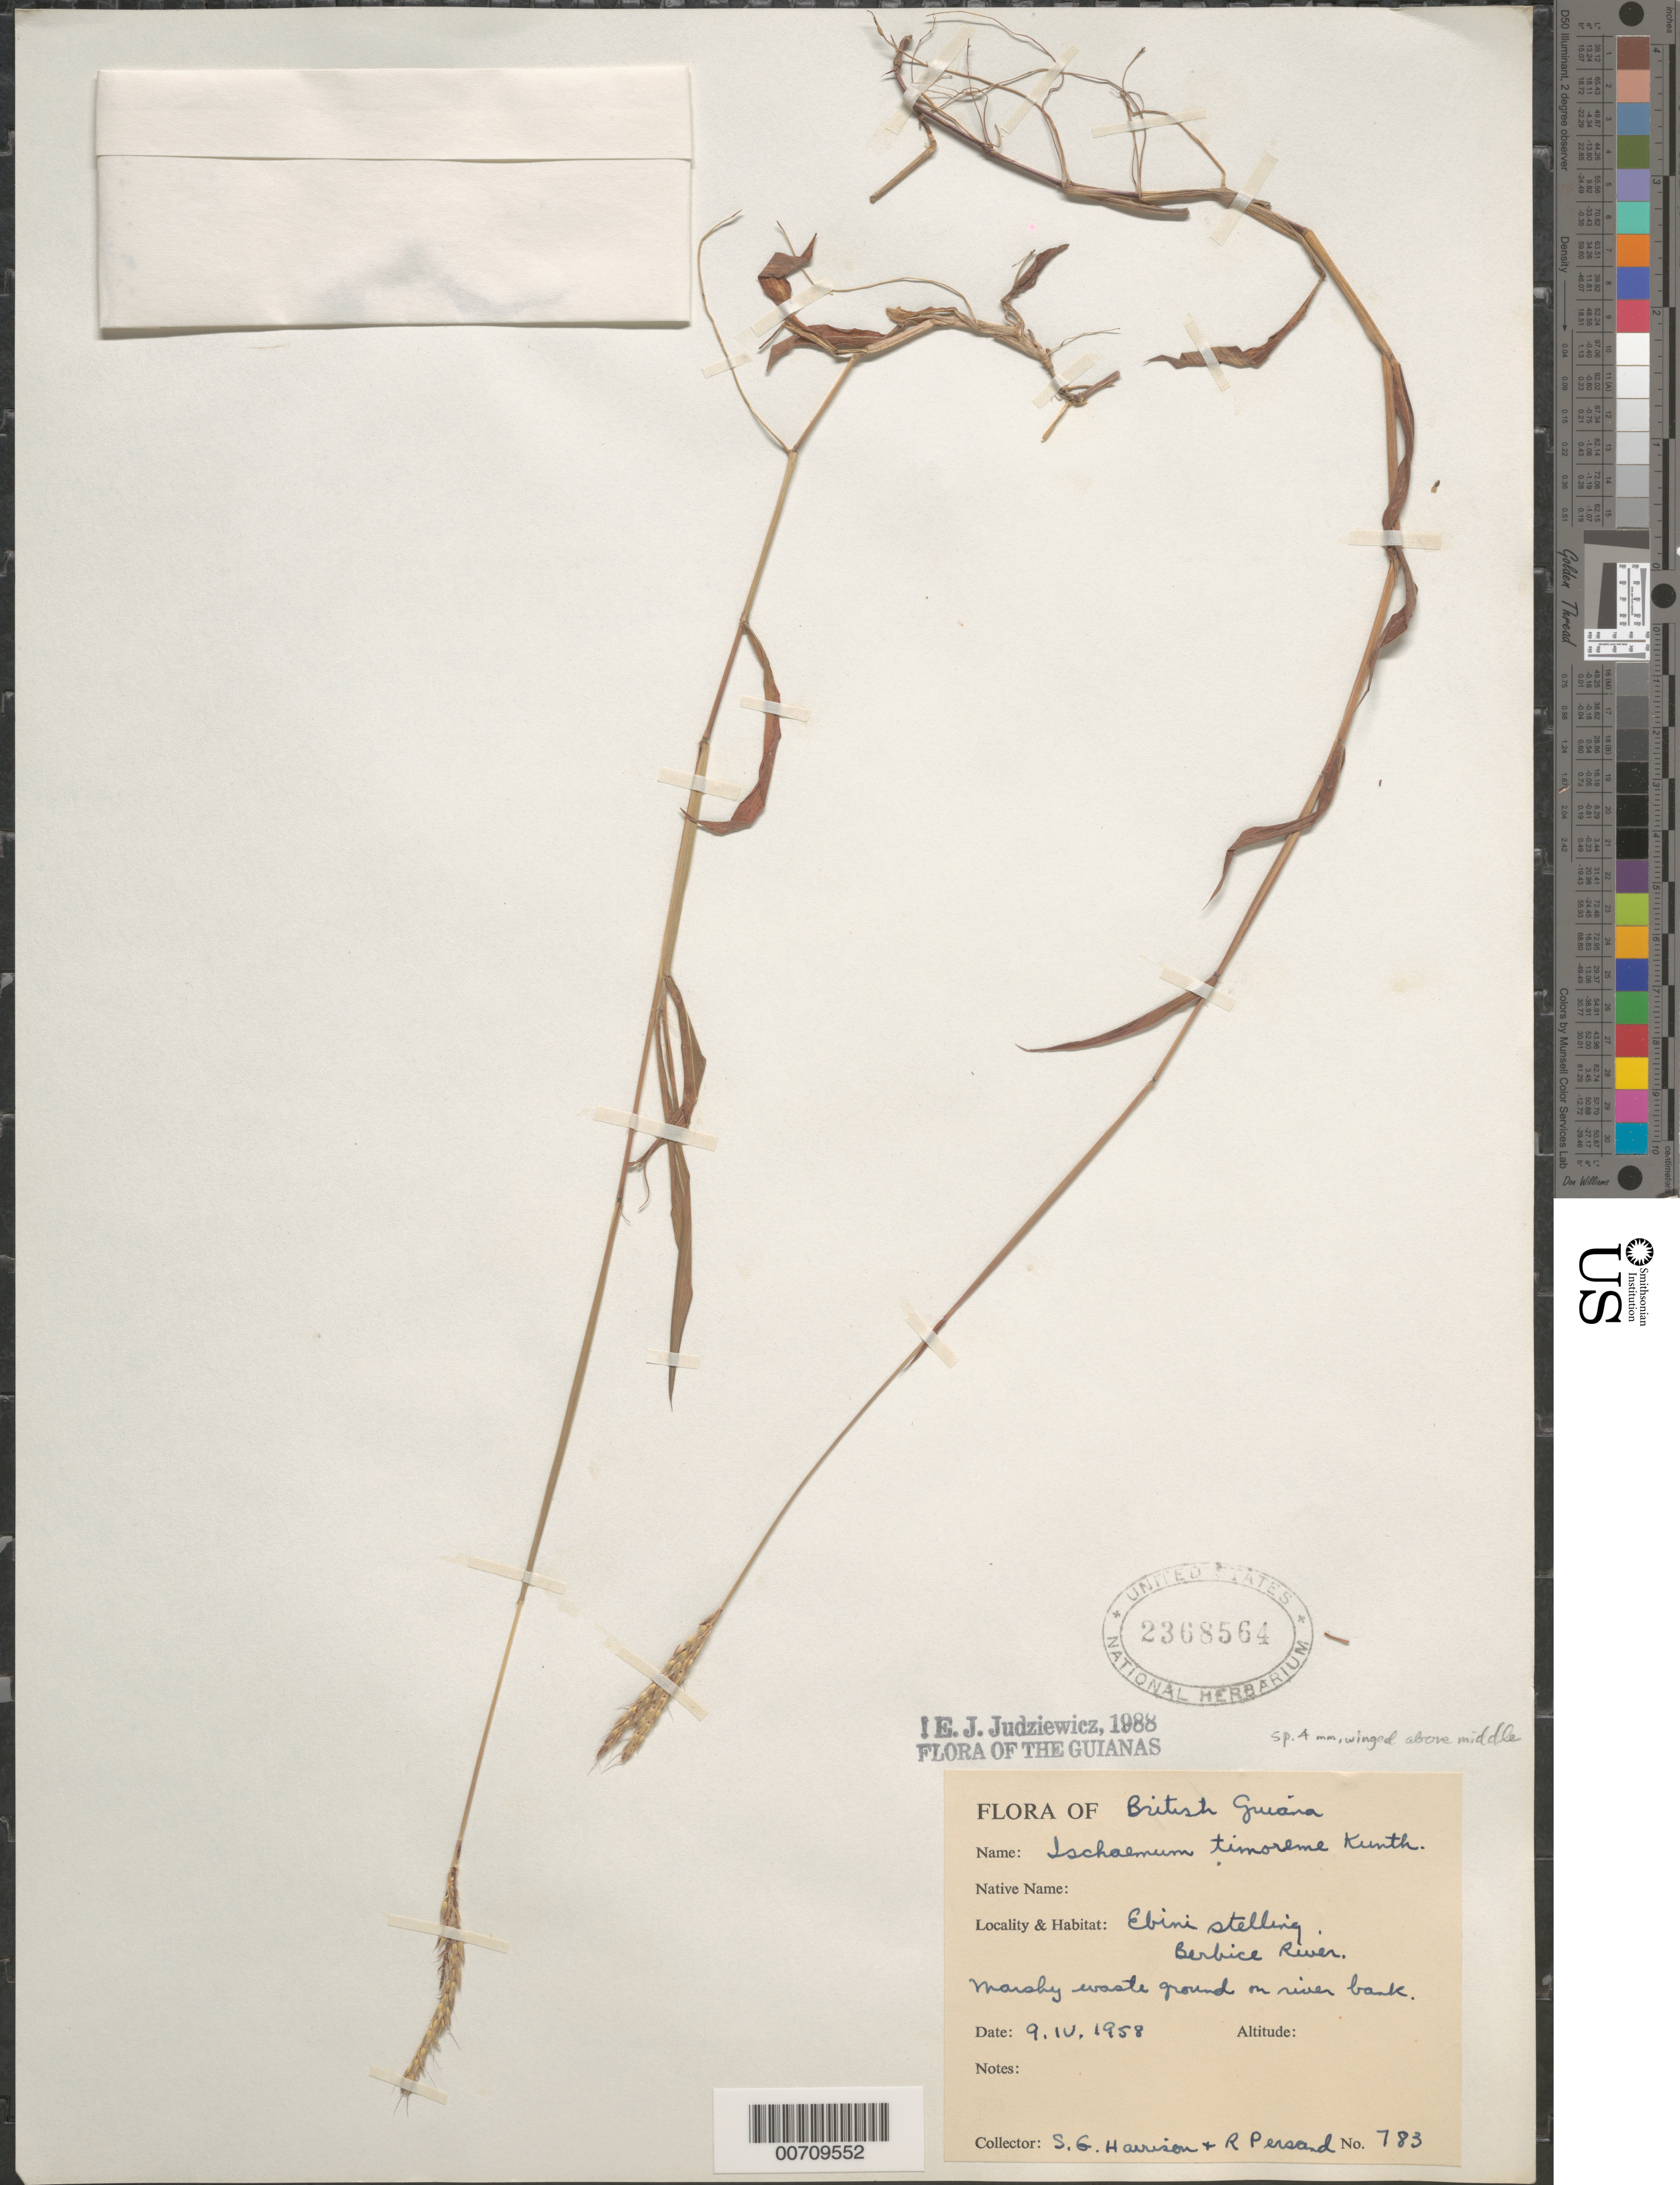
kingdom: Plantae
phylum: Tracheophyta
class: Liliopsida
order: Poales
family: Poaceae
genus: Ischaemum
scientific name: Ischaemum timorense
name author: Kunth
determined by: Judziewicz, E. J.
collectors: S. G. Harrison & R. Persaud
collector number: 783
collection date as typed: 9-Apr-58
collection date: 1958-04-09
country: Guyana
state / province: U. Demerara-Berbice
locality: Ebini Experimental Station, Berbice River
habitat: Marshy waste ground on river bank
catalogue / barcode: US 2368564